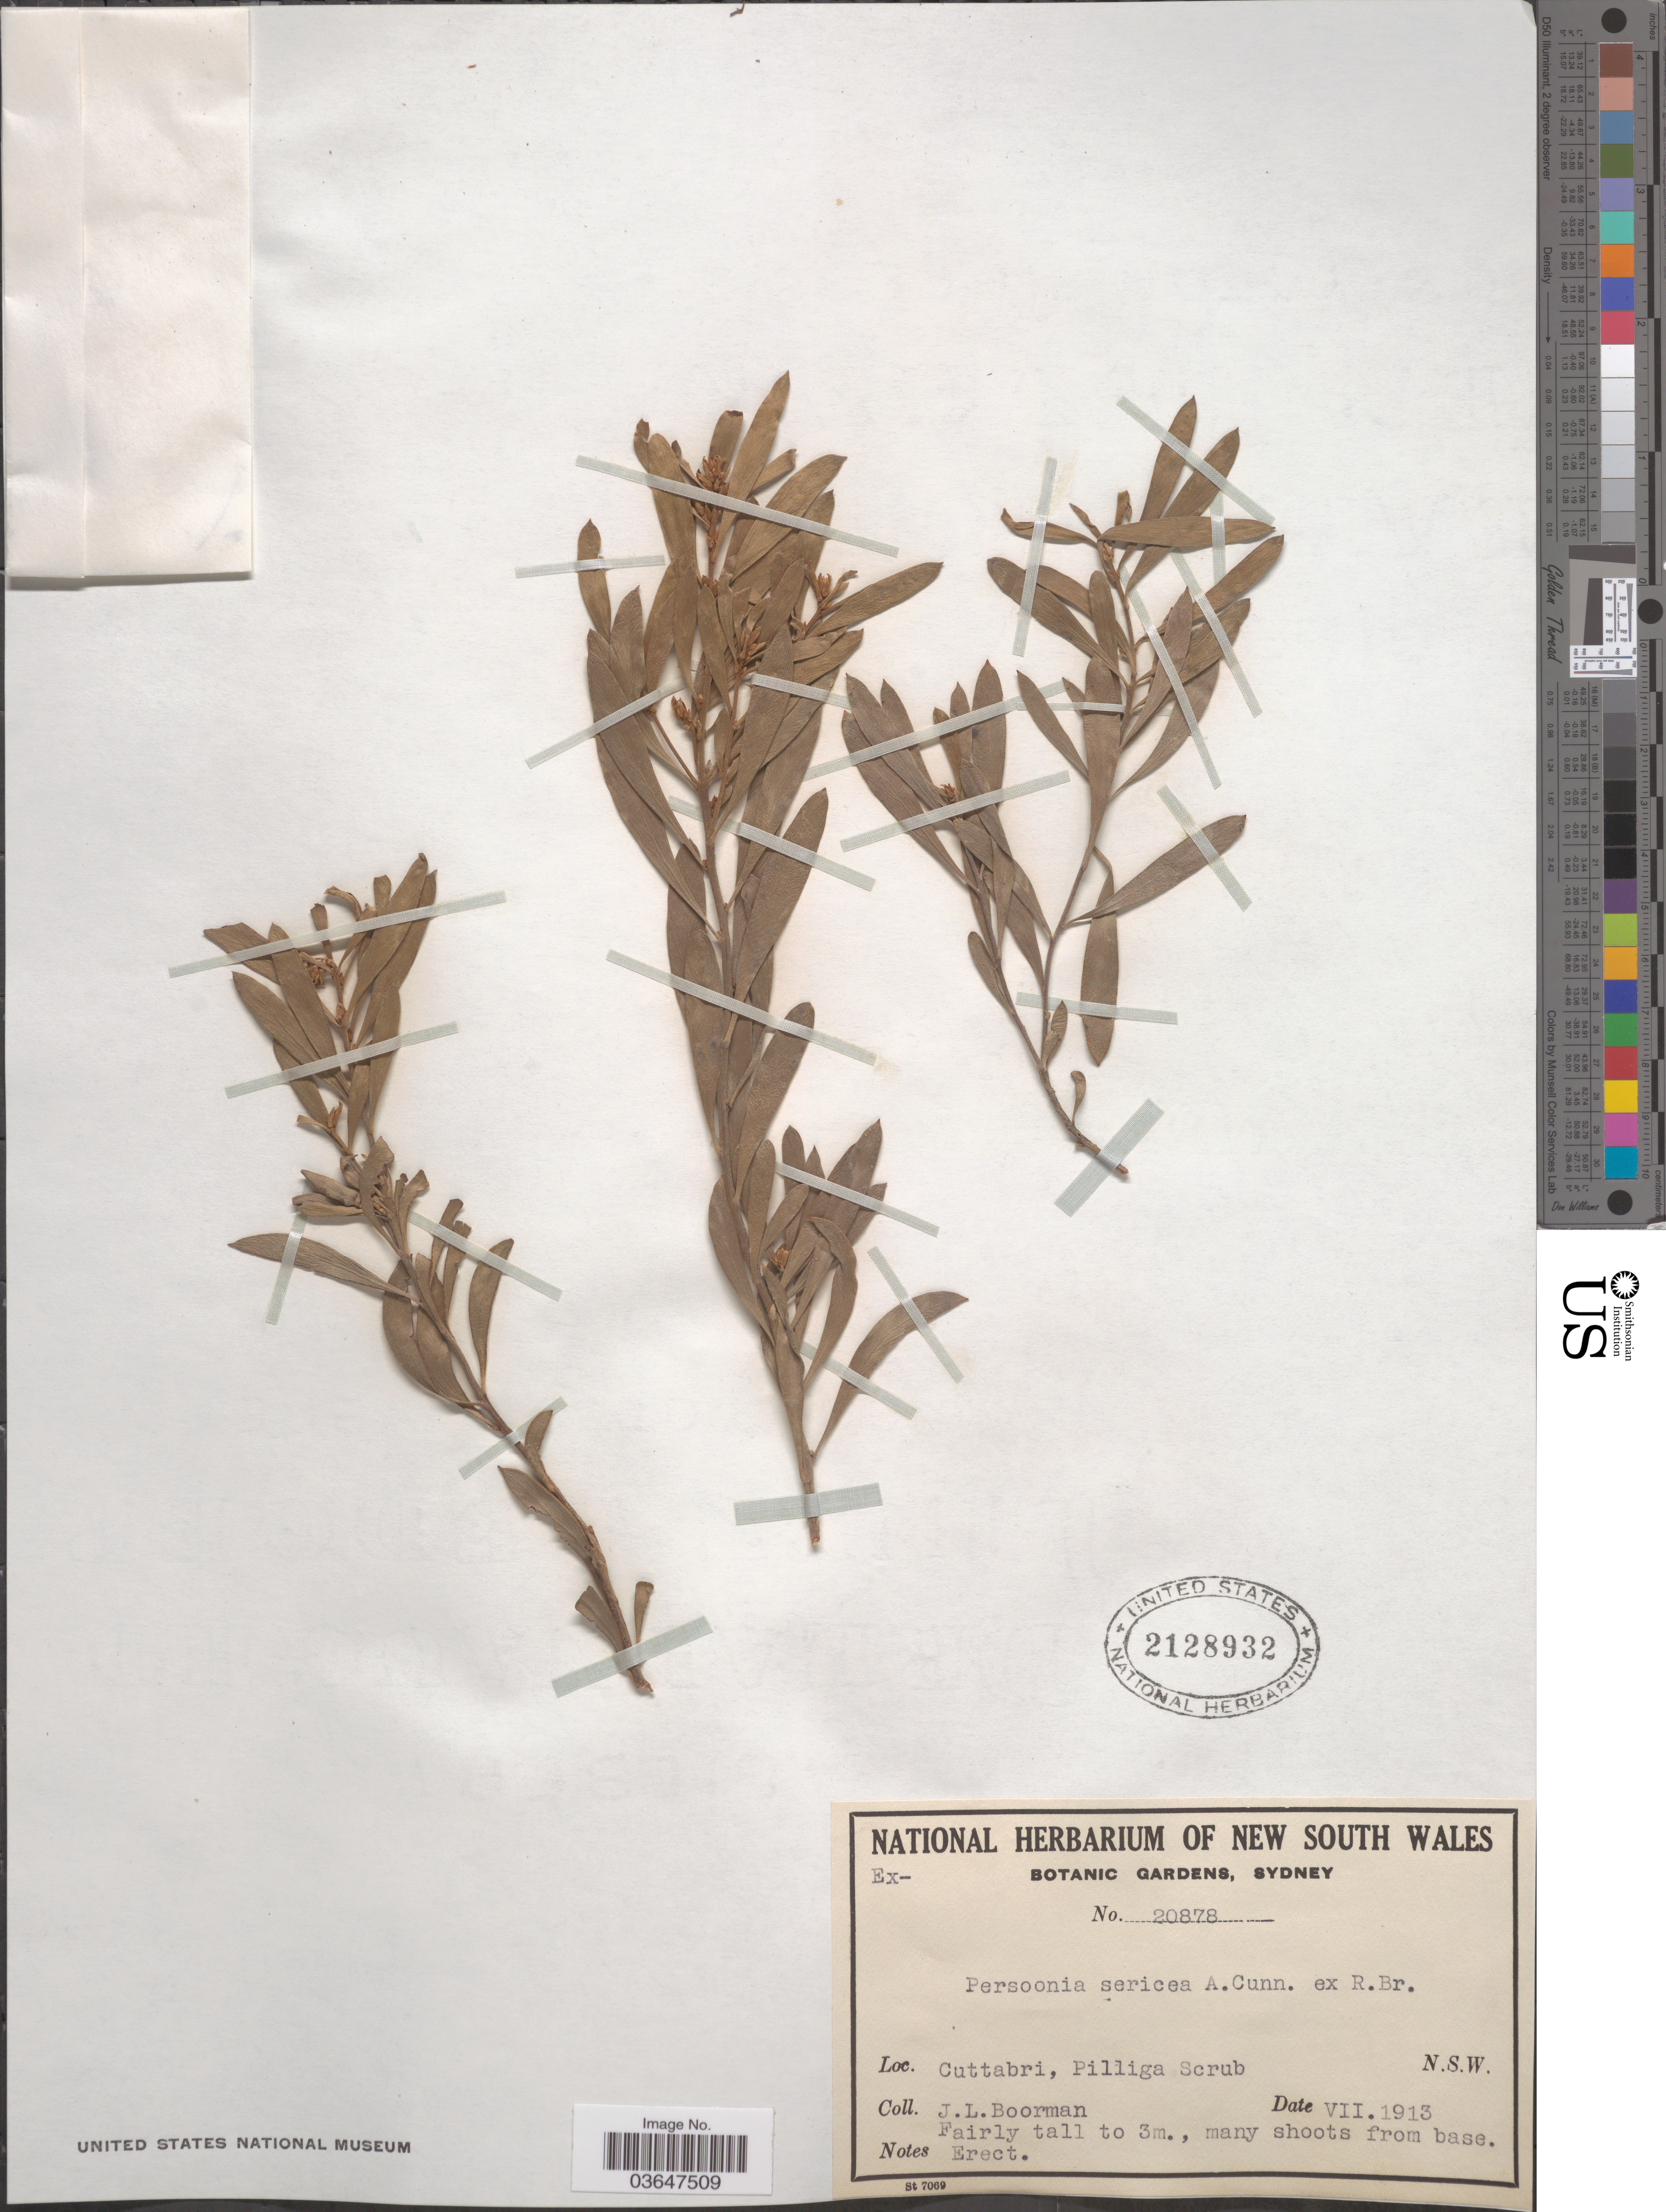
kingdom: Plantae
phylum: Tracheophyta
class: Magnoliopsida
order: Proteales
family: Proteaceae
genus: Persoonia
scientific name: Persoonia sericea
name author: A. Cunn. ex R. Br.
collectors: J. Boorman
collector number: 20878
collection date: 1913-07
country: Australia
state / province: New South Wales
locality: Cuttabri, Pilliga Scrub, N.S.W.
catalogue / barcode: US 2128932